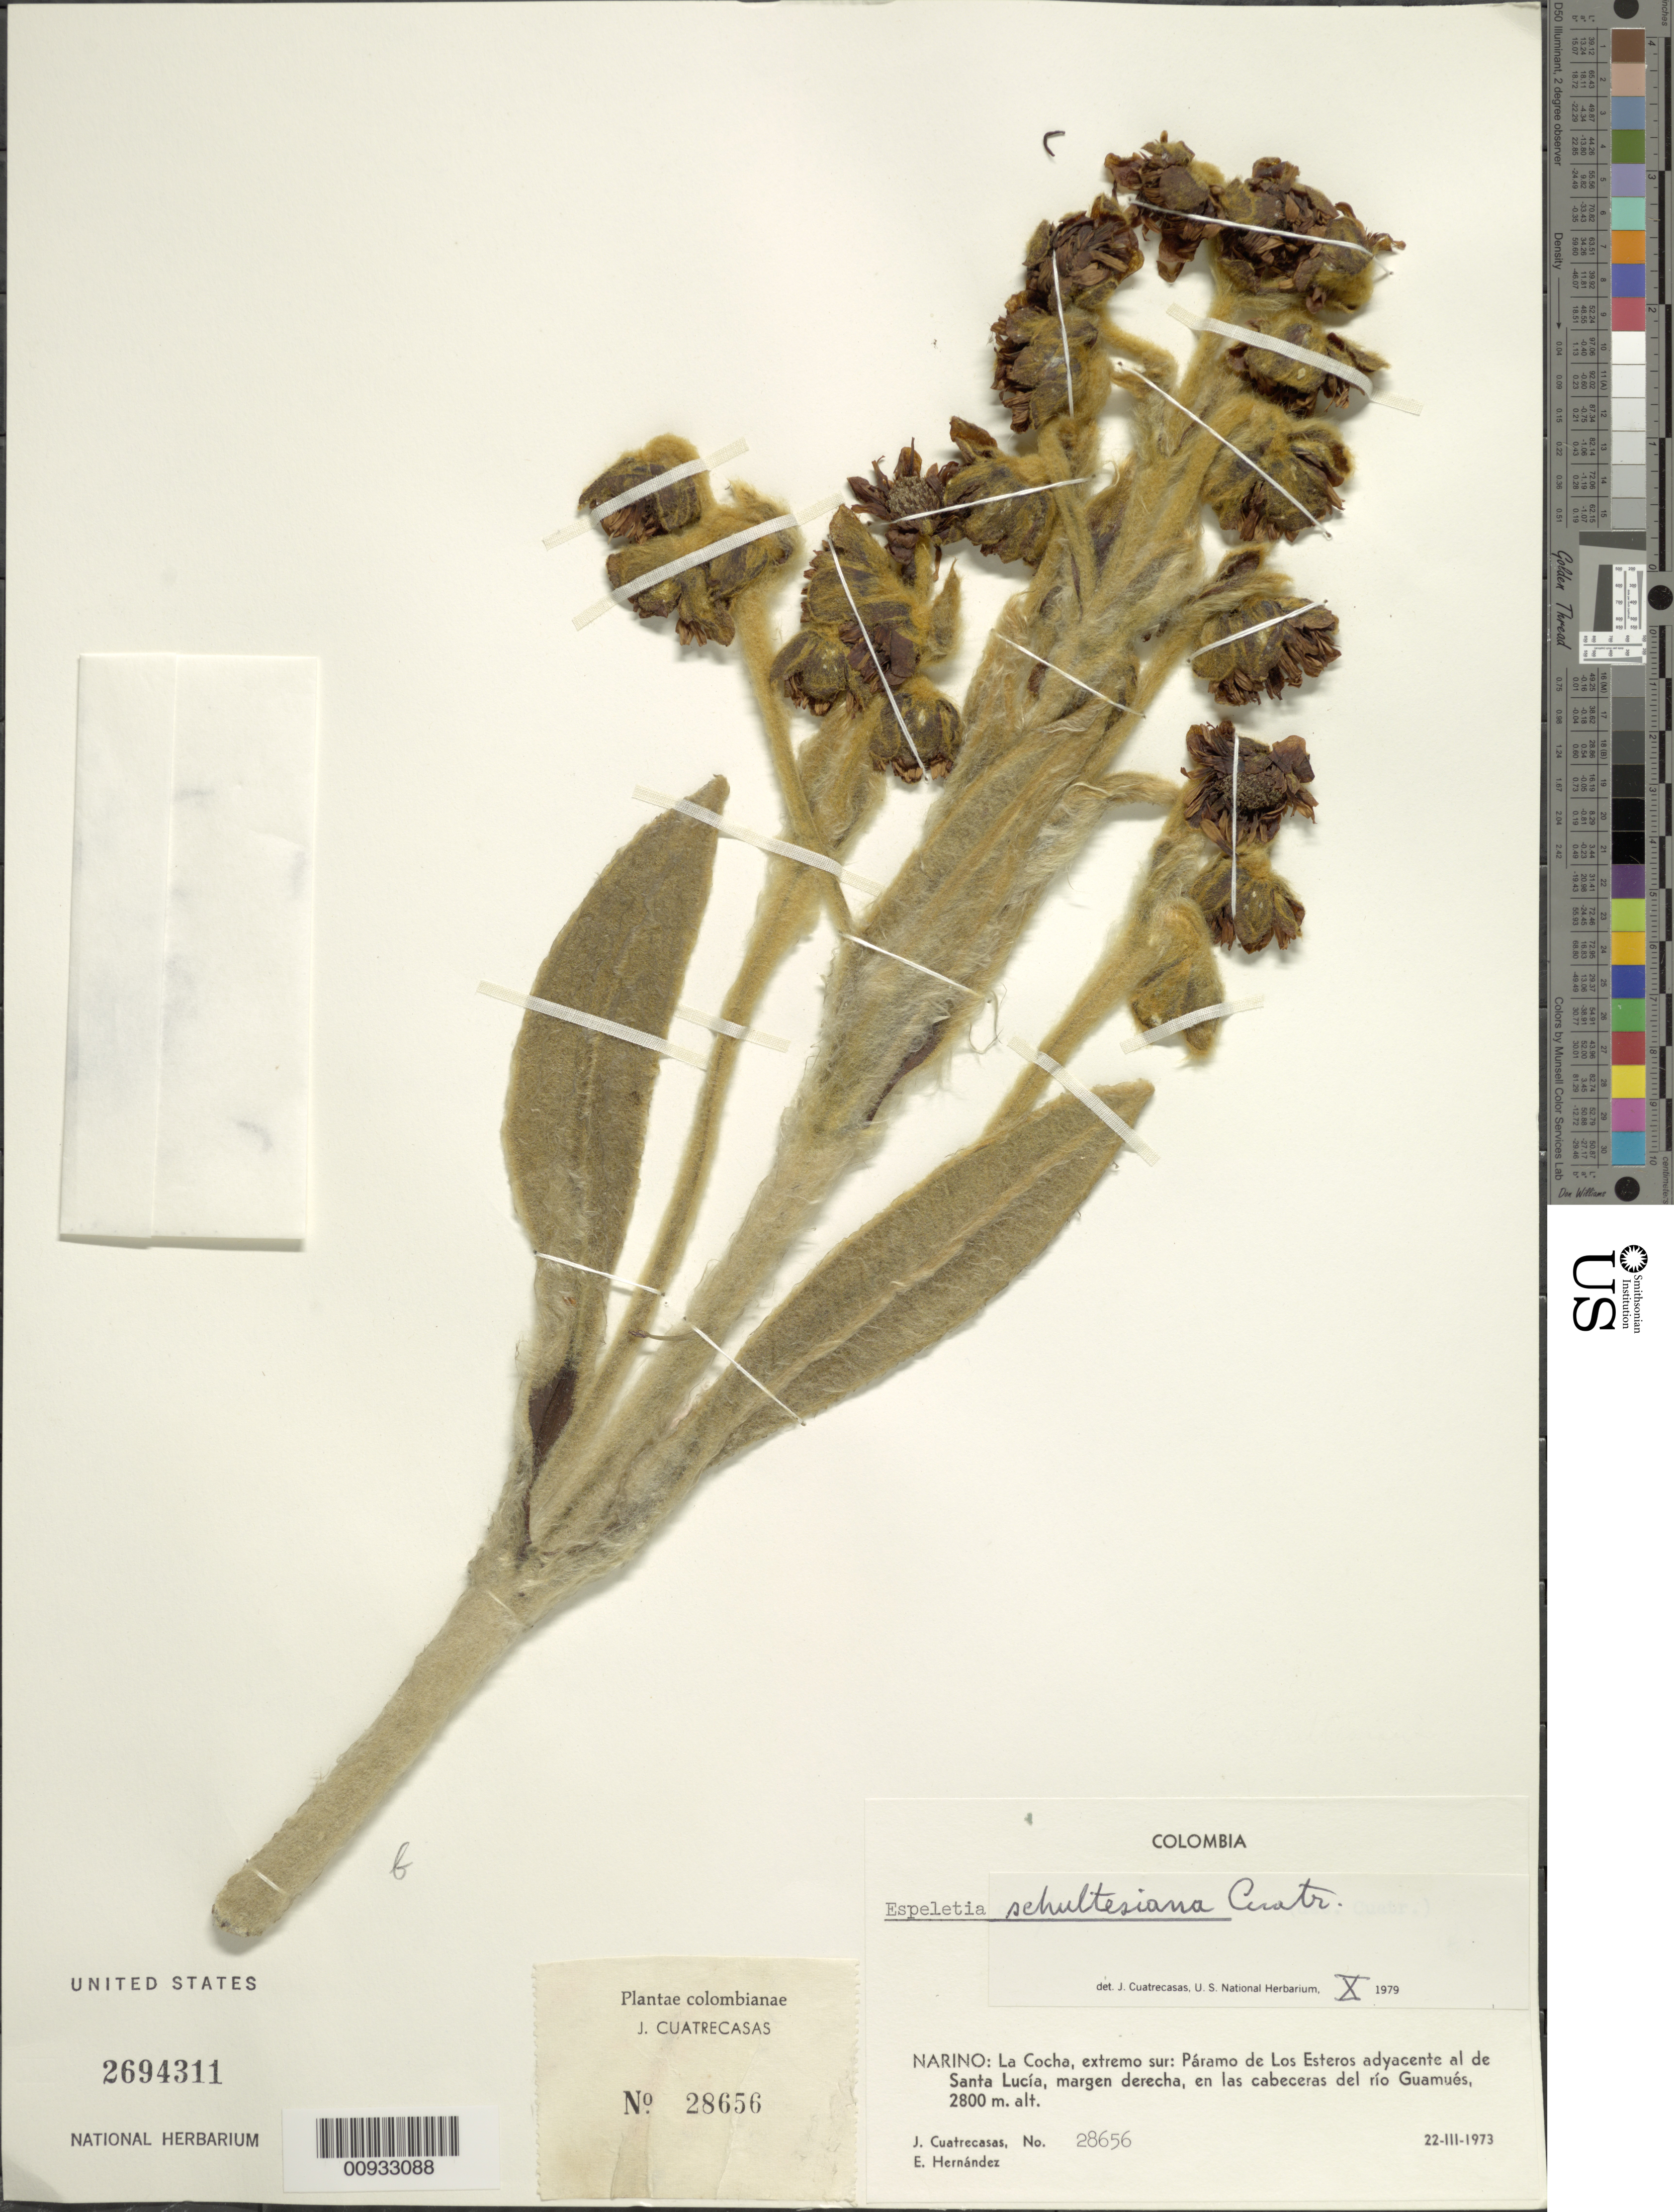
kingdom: Plantae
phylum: Tracheophyta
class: Magnoliopsida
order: Asterales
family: Asteraceae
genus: Espeletia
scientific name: Espeletia schultesiana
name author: Cuatrec.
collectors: J. Cuatrecasas & E. Hernández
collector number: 28656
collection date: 1973-03-22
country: Colombia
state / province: Nariño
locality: La Cocha, extremo sur, Paramo de Los Esteros adyacente al de Santa Lucia, margen derecha, en las cabeceras del rio Guamues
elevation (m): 2800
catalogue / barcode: US 2694311